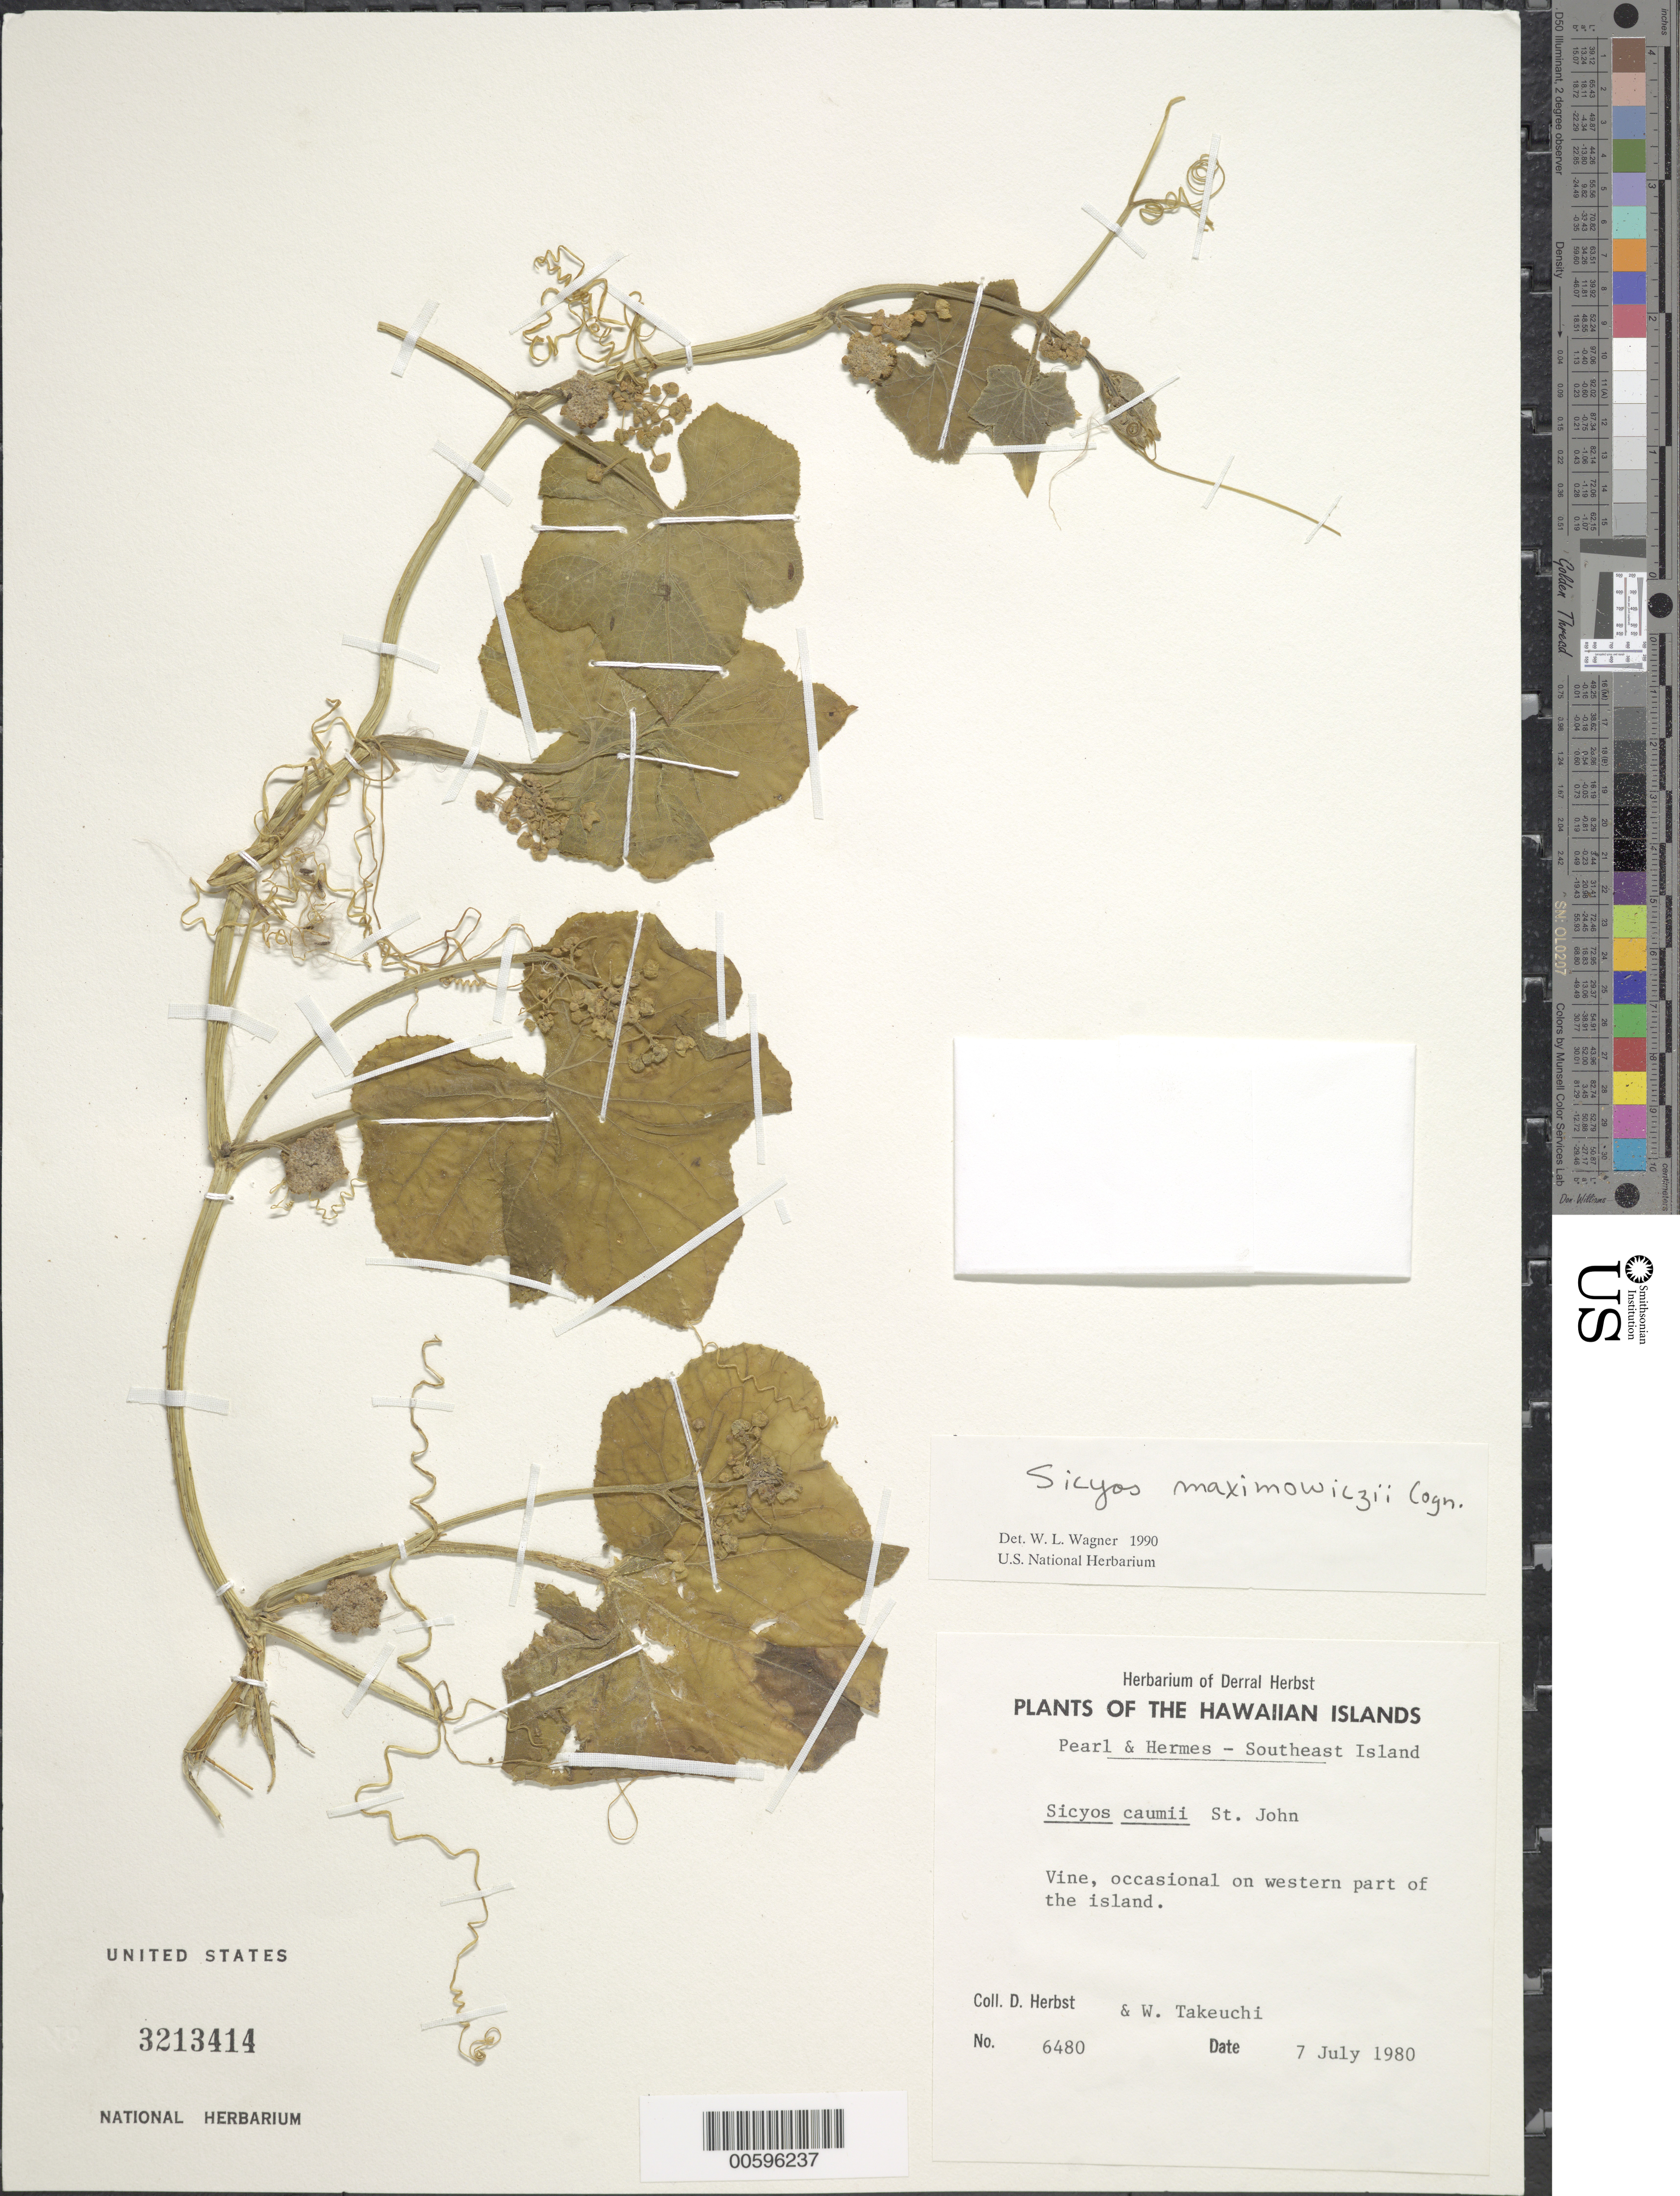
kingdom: Plantae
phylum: Tracheophyta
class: Magnoliopsida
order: Cucurbitales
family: Cucurbitaceae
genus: Sicyos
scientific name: Sicyos maximowiczii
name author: Cogn.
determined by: Wagner, W. L., (BOT), Smithsonian Institution - National Museum of Natural History (UNITED STATES)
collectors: D. R. Herbst & W. N. Takeuchi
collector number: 6480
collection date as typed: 7 Jul 1980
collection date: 1980-07-07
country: United States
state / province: Hawaii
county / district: Honolulu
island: Pearl and Hermes Atoll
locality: Southeast Islet, W part of island.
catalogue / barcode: US 3213414